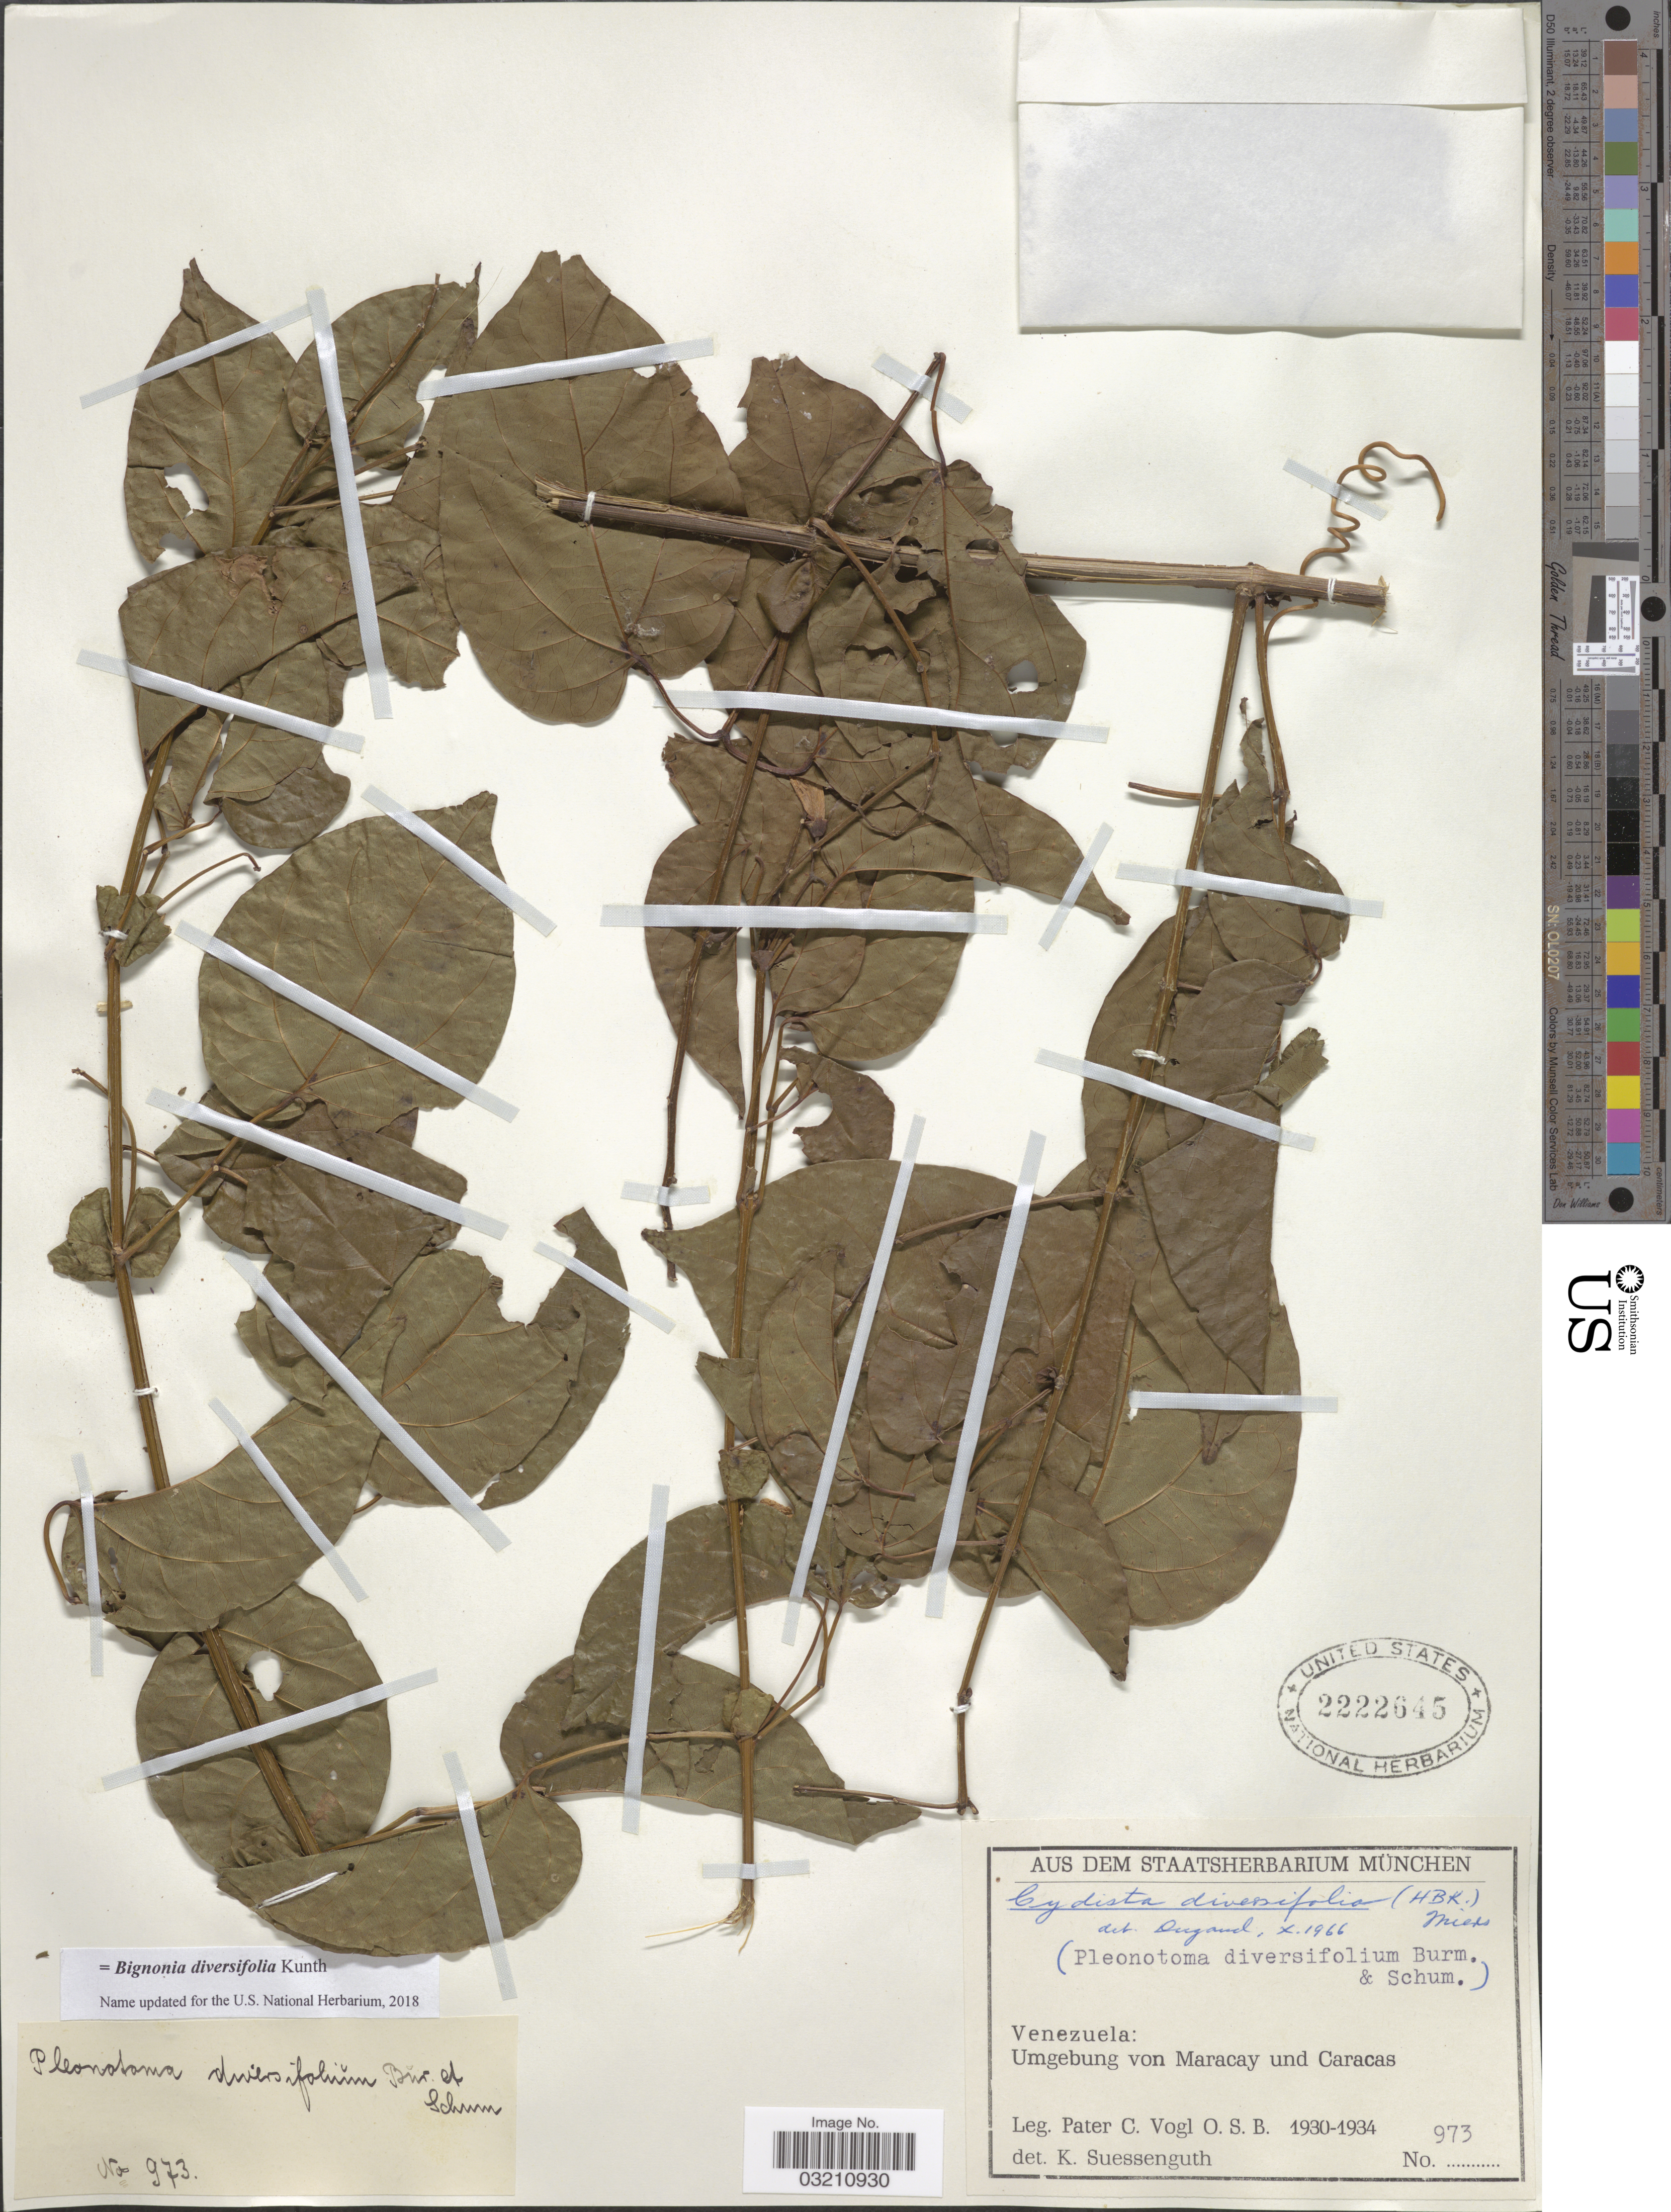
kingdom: Plantae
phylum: Tracheophyta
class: Magnoliopsida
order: Lamiales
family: Bignoniaceae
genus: Bignonia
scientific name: Bignonia diversifolia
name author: Kunth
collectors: P. Vogl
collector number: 973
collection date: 1930/1934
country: Venezuela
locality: Umgebung von Maracay und Caracas.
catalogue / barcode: US 2222645